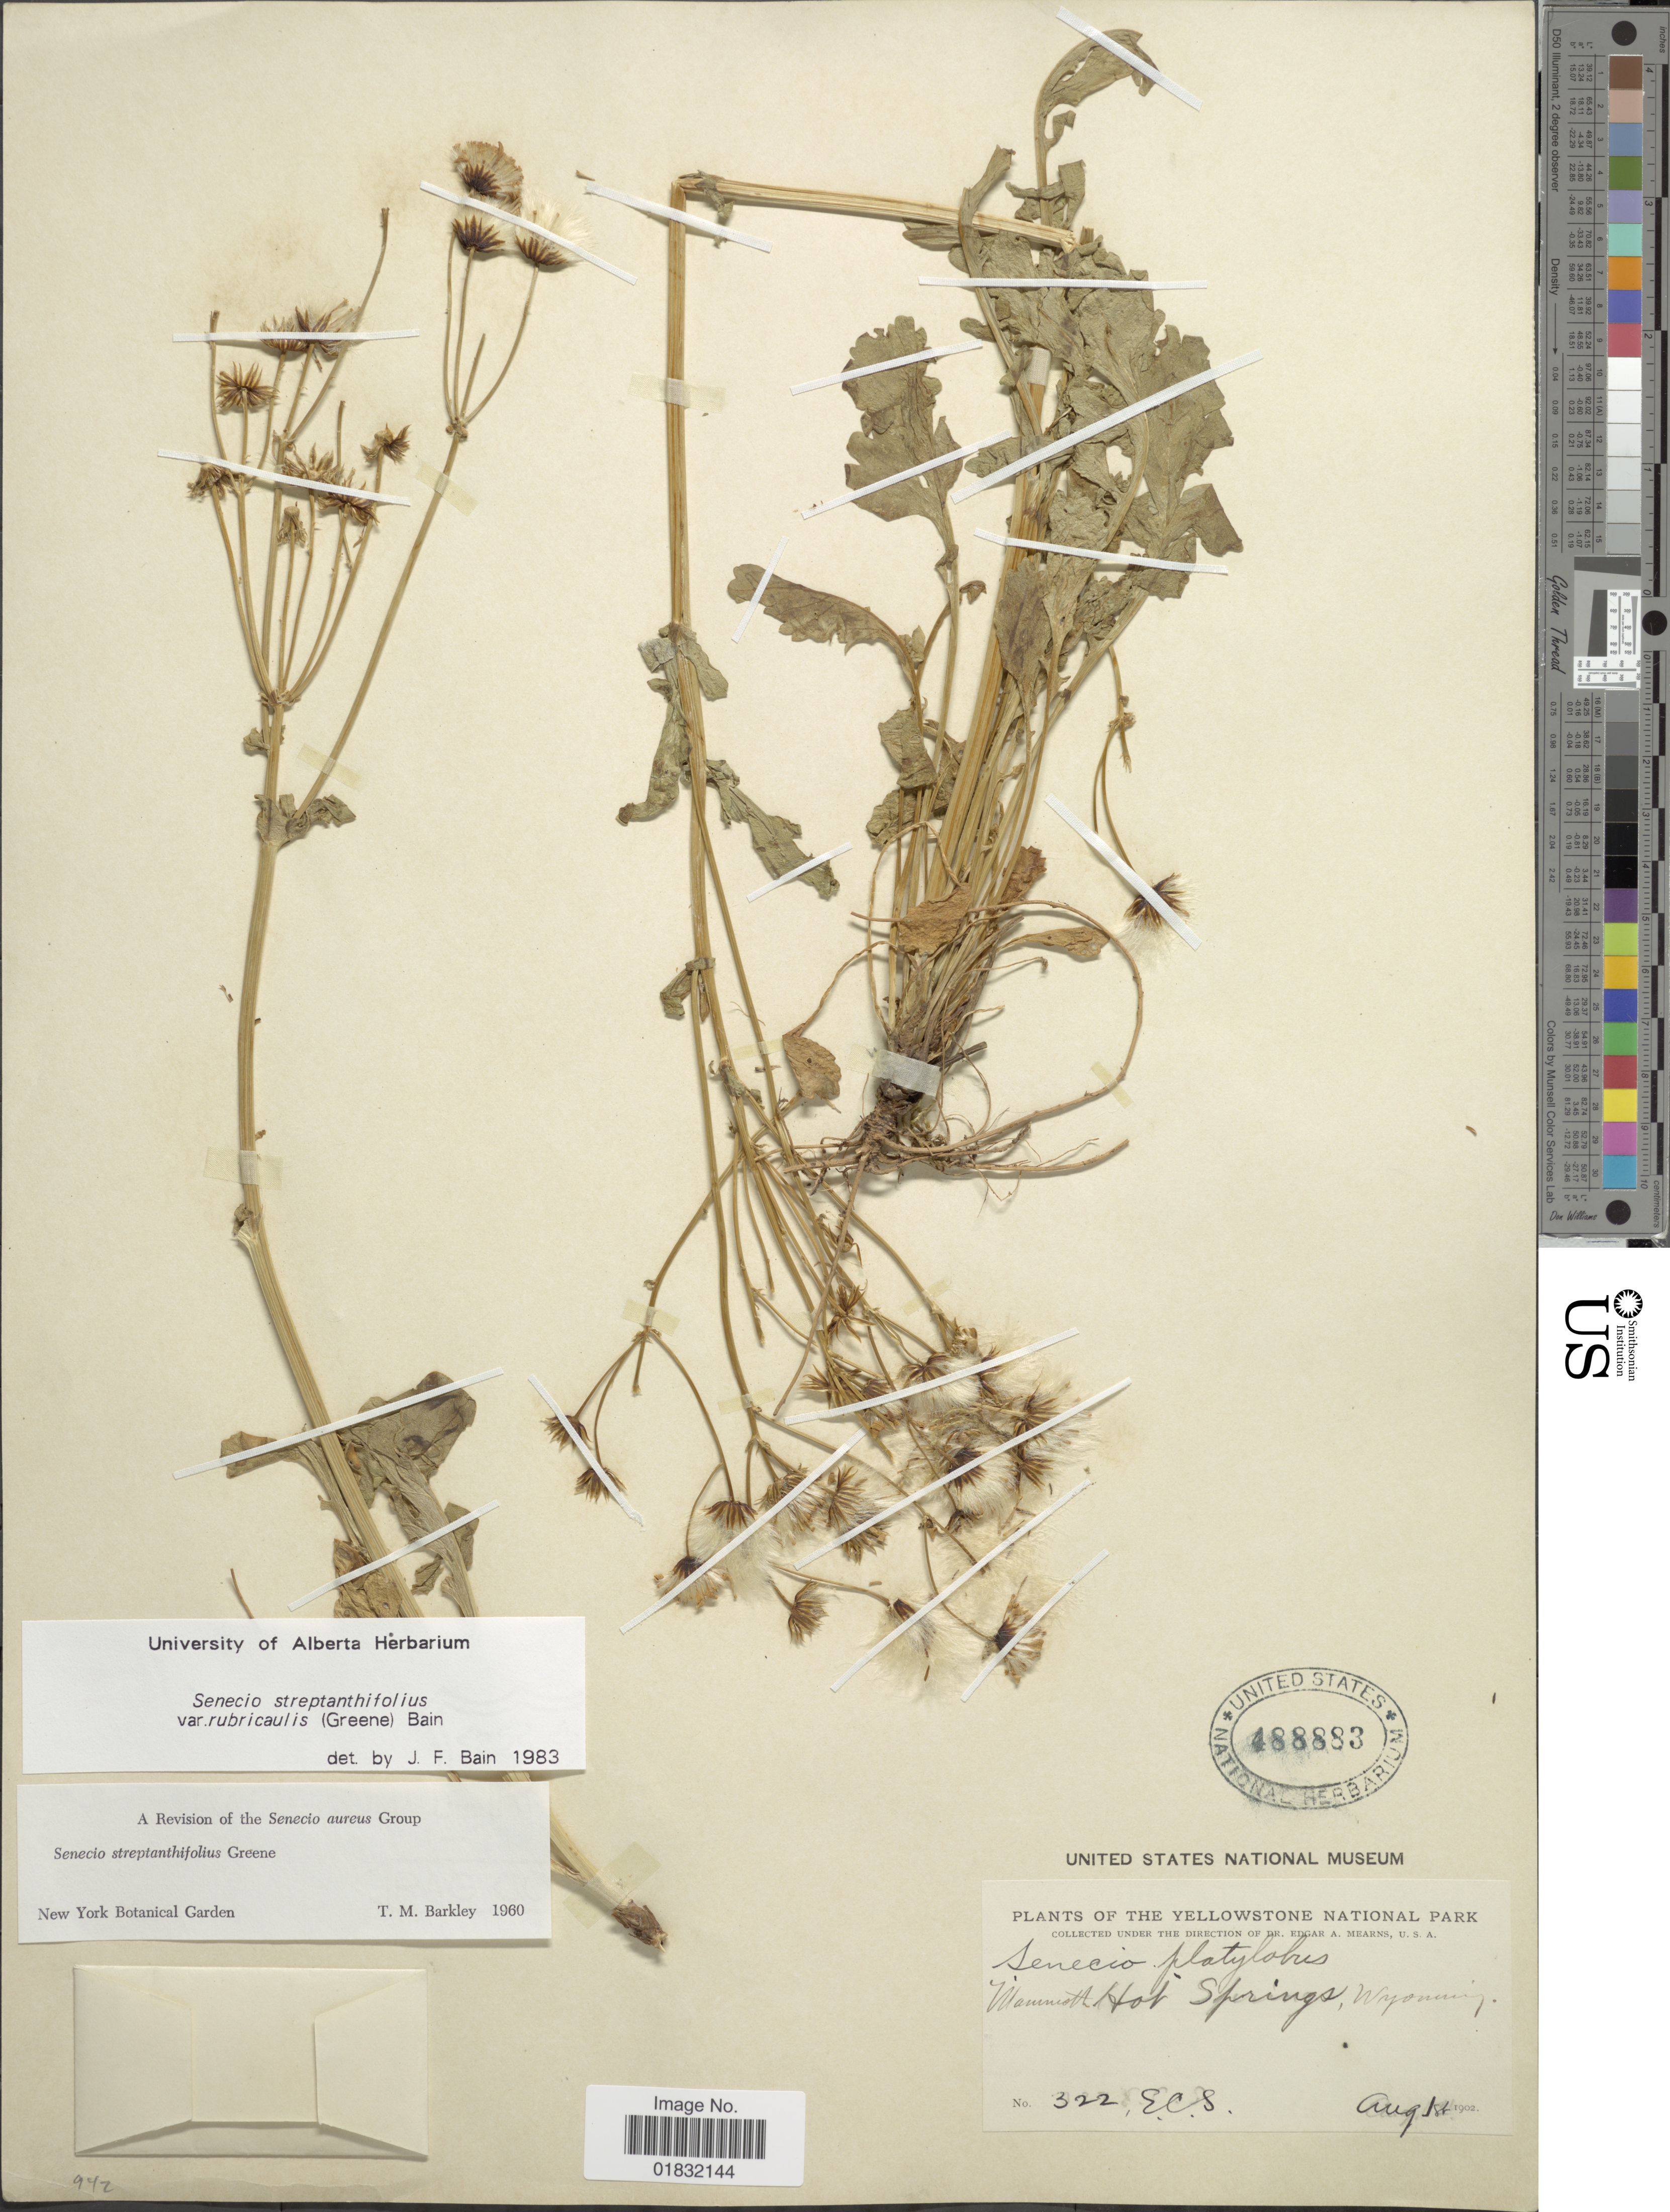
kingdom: Plantae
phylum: Tracheophyta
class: Magnoliopsida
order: Asterales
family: Asteraceae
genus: Packera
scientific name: Packera streptanthifolia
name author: (Greene) W.A. Weber & Á. Löve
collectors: E. C. Smith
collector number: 322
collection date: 1902-08-01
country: United States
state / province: Wyoming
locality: The Yellowstone National Park, Mammoth Hot Springs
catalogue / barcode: US 488883